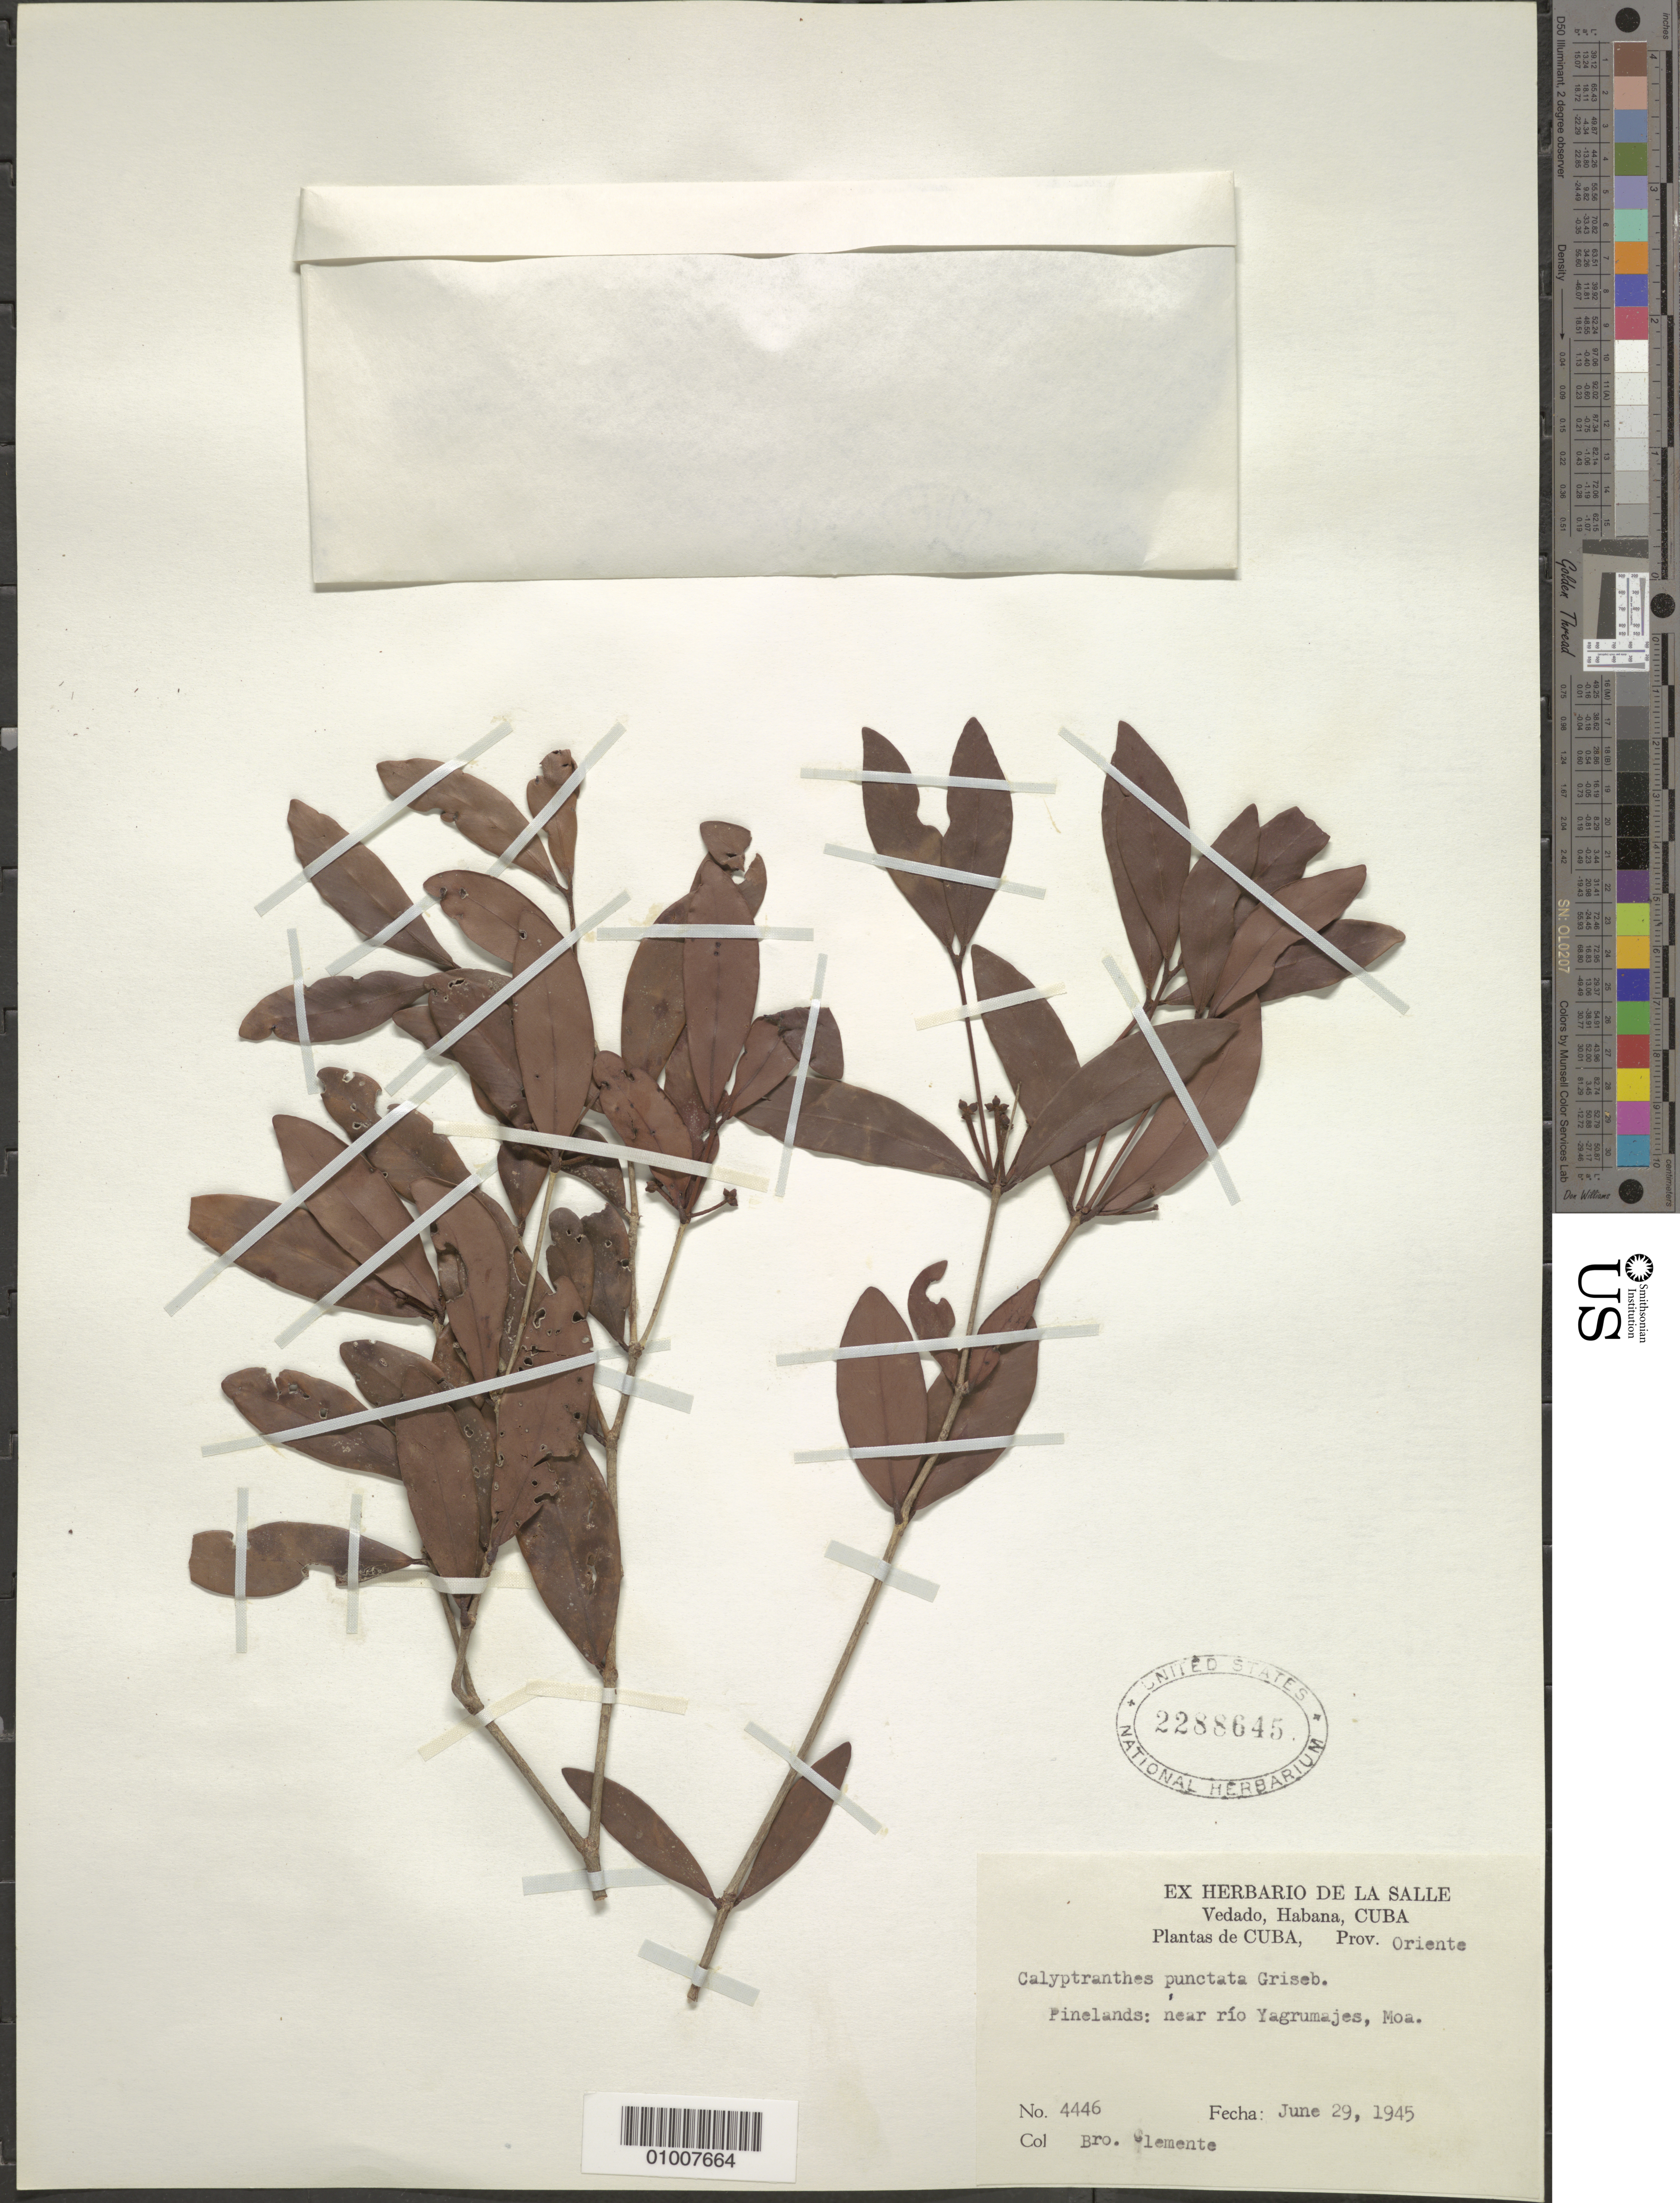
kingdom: Plantae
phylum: Tracheophyta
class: Magnoliopsida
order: Myrtales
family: Myrtaceae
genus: Myrcia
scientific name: Myrcia foramina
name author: Z. Acosta & K. Samra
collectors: Bro. Clemente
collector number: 4446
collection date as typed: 29 Jun 1945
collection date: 1945-06-29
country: Cuba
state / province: Holguín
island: Cuba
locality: Pinelands: Near Rio Yagrumajes, Moa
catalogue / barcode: US 2288645